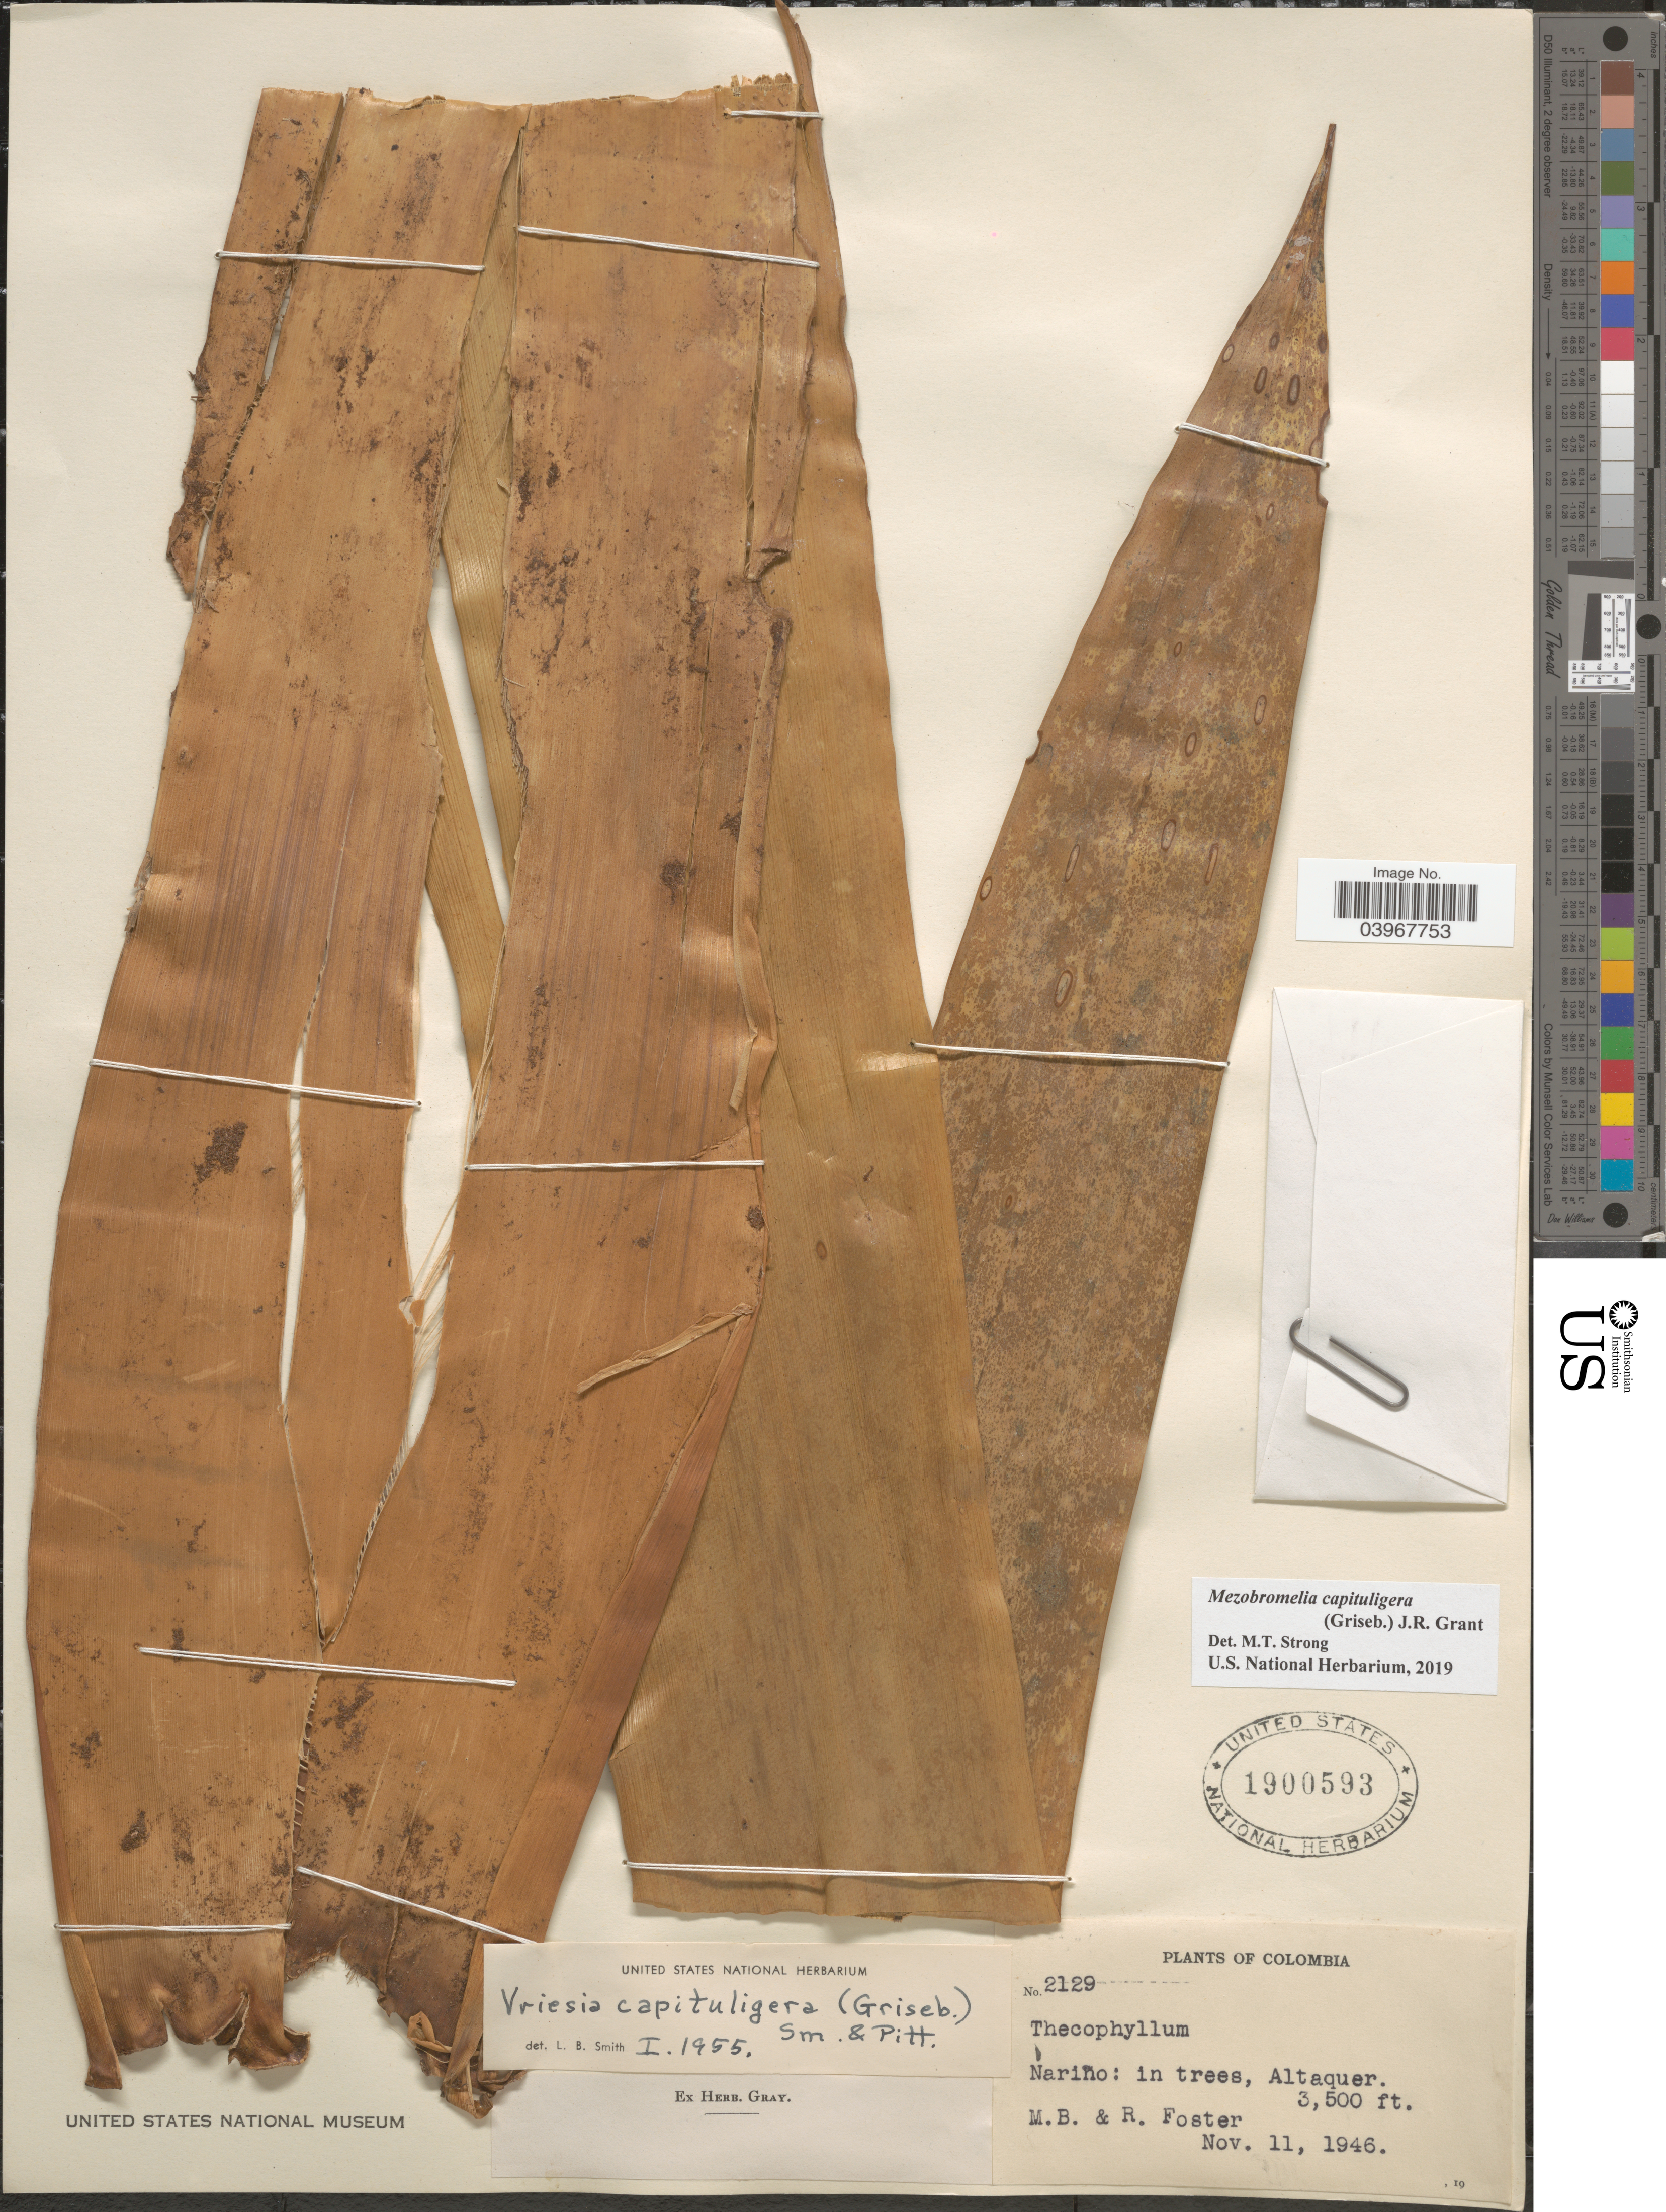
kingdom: Plantae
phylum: Tracheophyta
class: Liliopsida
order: Poales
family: Bromeliaceae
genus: Mezobromelia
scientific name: Mezobromelia capituligera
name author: (Griseb.) J.R. Grant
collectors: M. B. Foster & R. Foster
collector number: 2129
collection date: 1946-11-11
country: Colombia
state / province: Nariño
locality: Altaquer.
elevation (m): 1067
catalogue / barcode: US 1900593